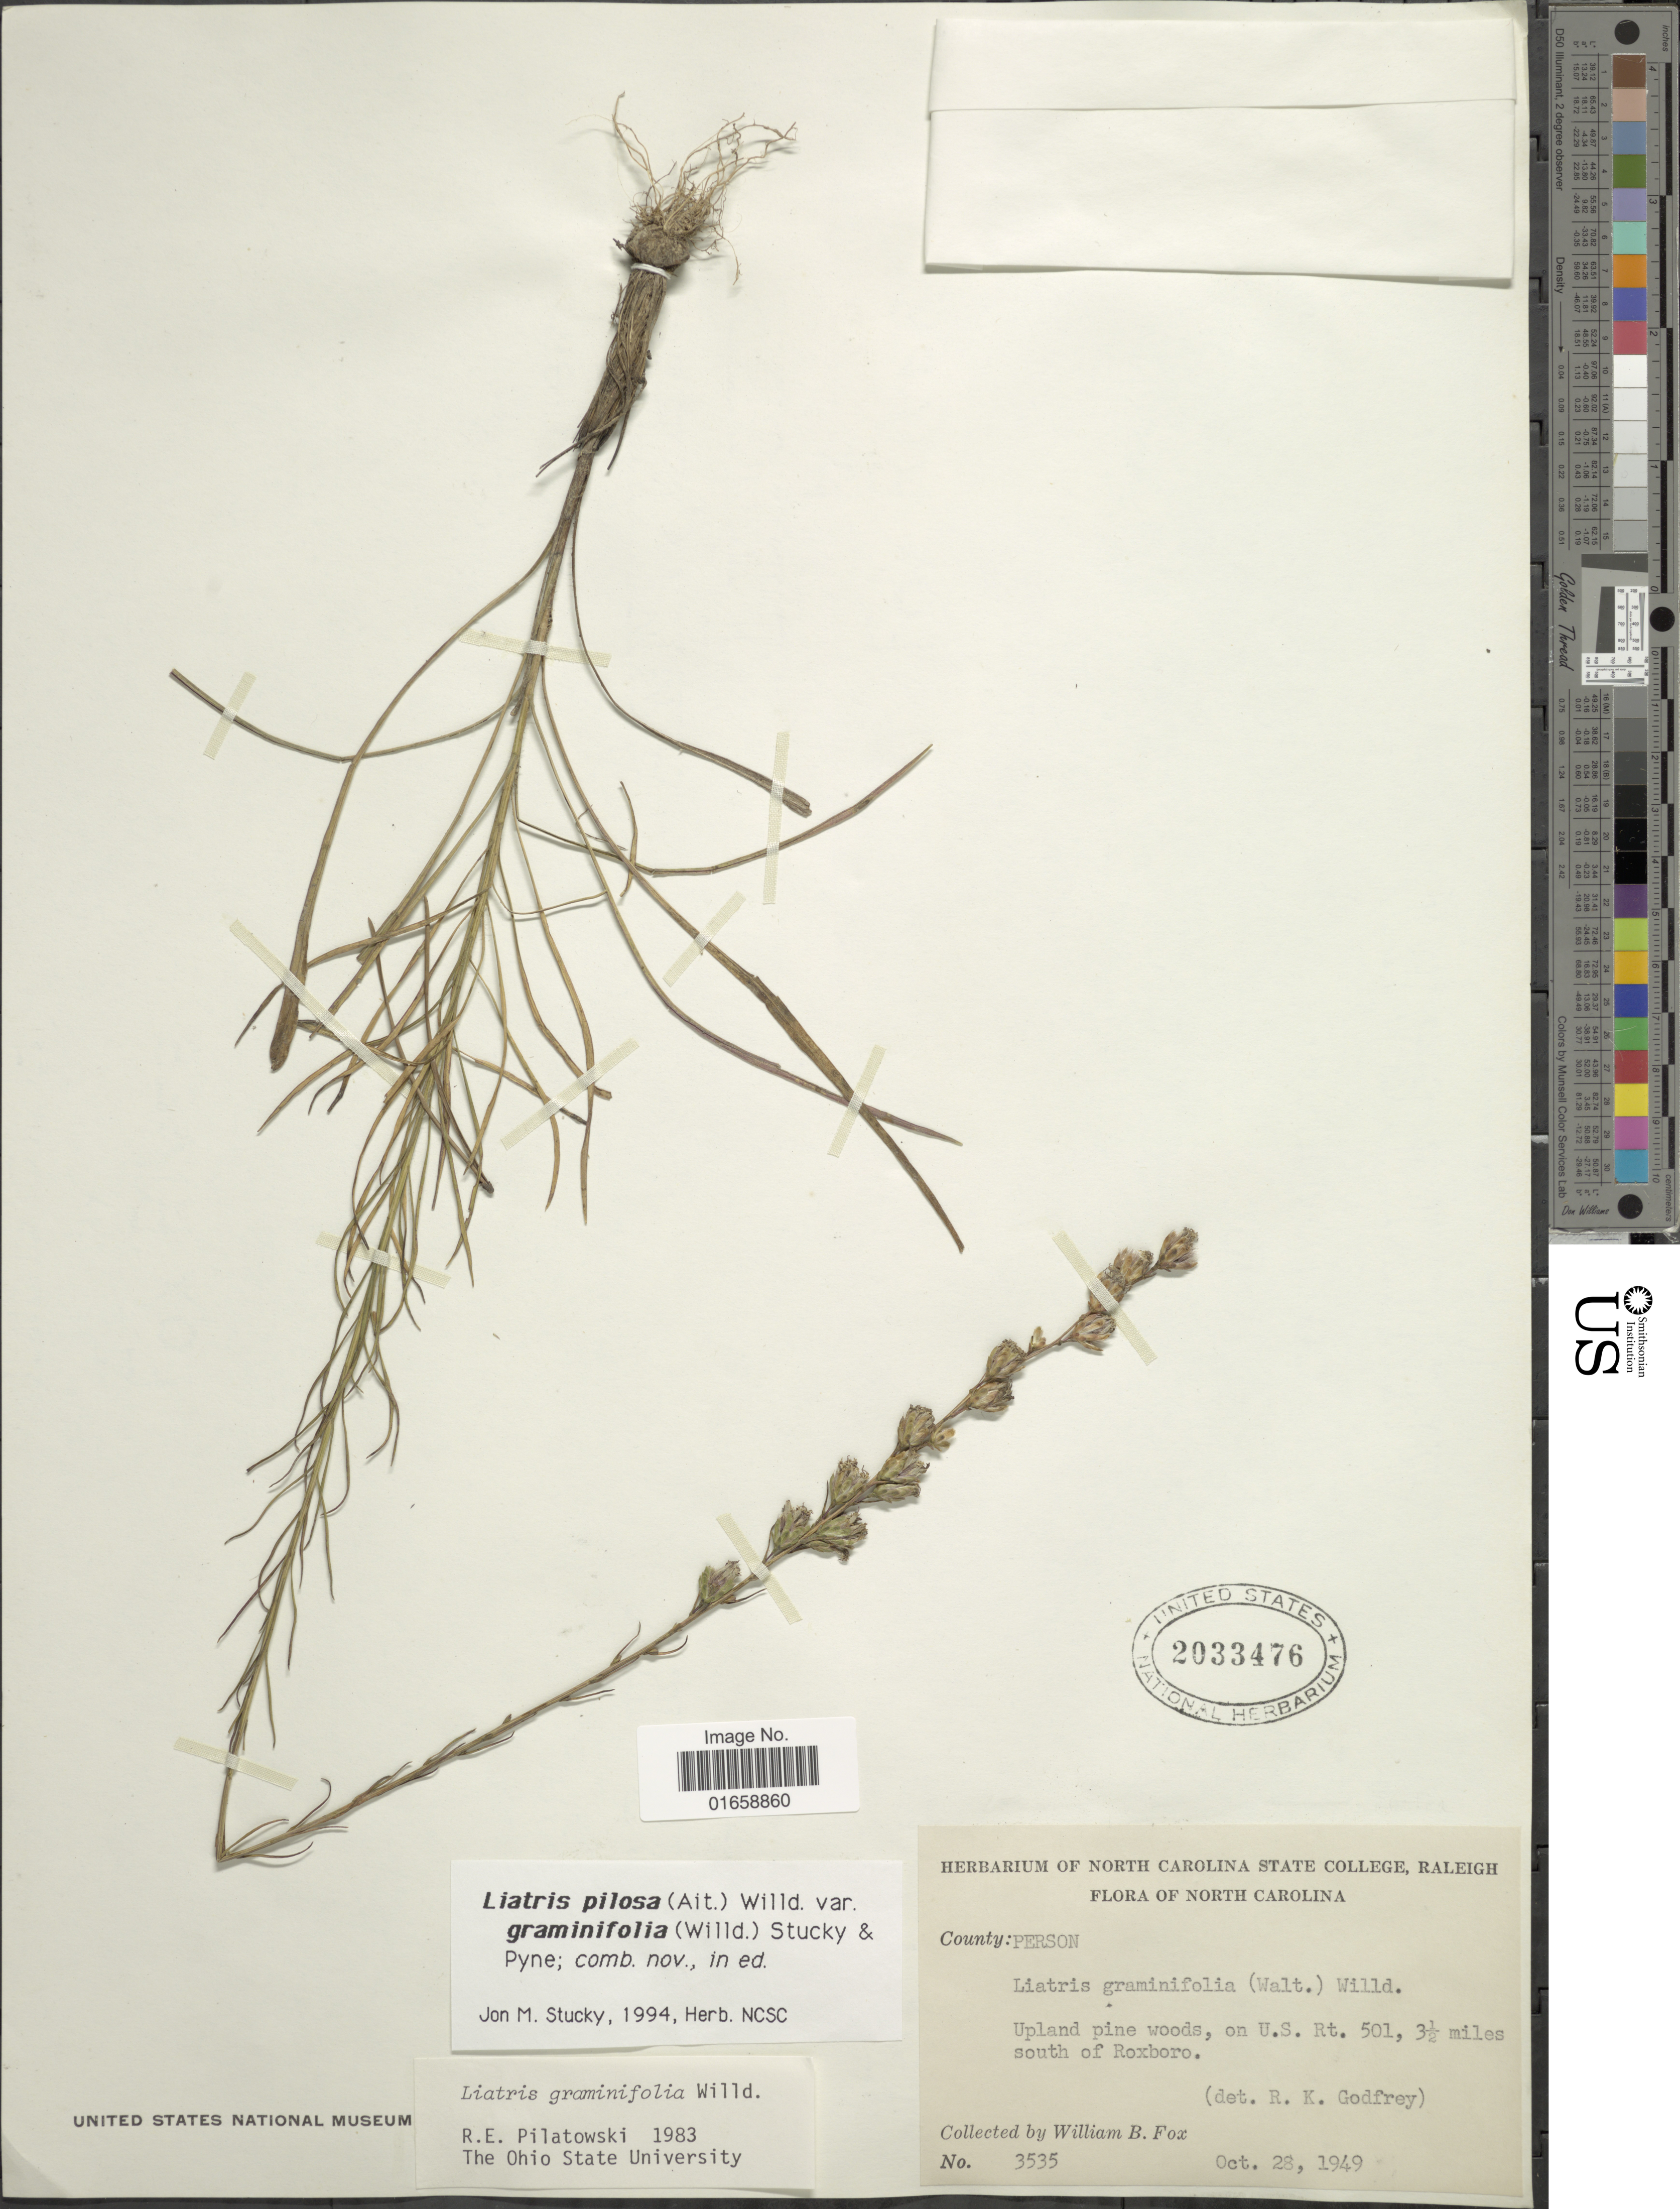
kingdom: Plantae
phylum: Tracheophyta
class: Magnoliopsida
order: Asterales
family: Asteraceae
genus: Liatris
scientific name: Liatris pilosa var. graminifolia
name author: Willd.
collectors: W. B. Fox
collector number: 3535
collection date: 1949-10-28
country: United States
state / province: North Carolina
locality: County: Person, Upland pine woods, on U.S. Rt. 501, 3½ miles south of Roxboro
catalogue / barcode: US 2033476